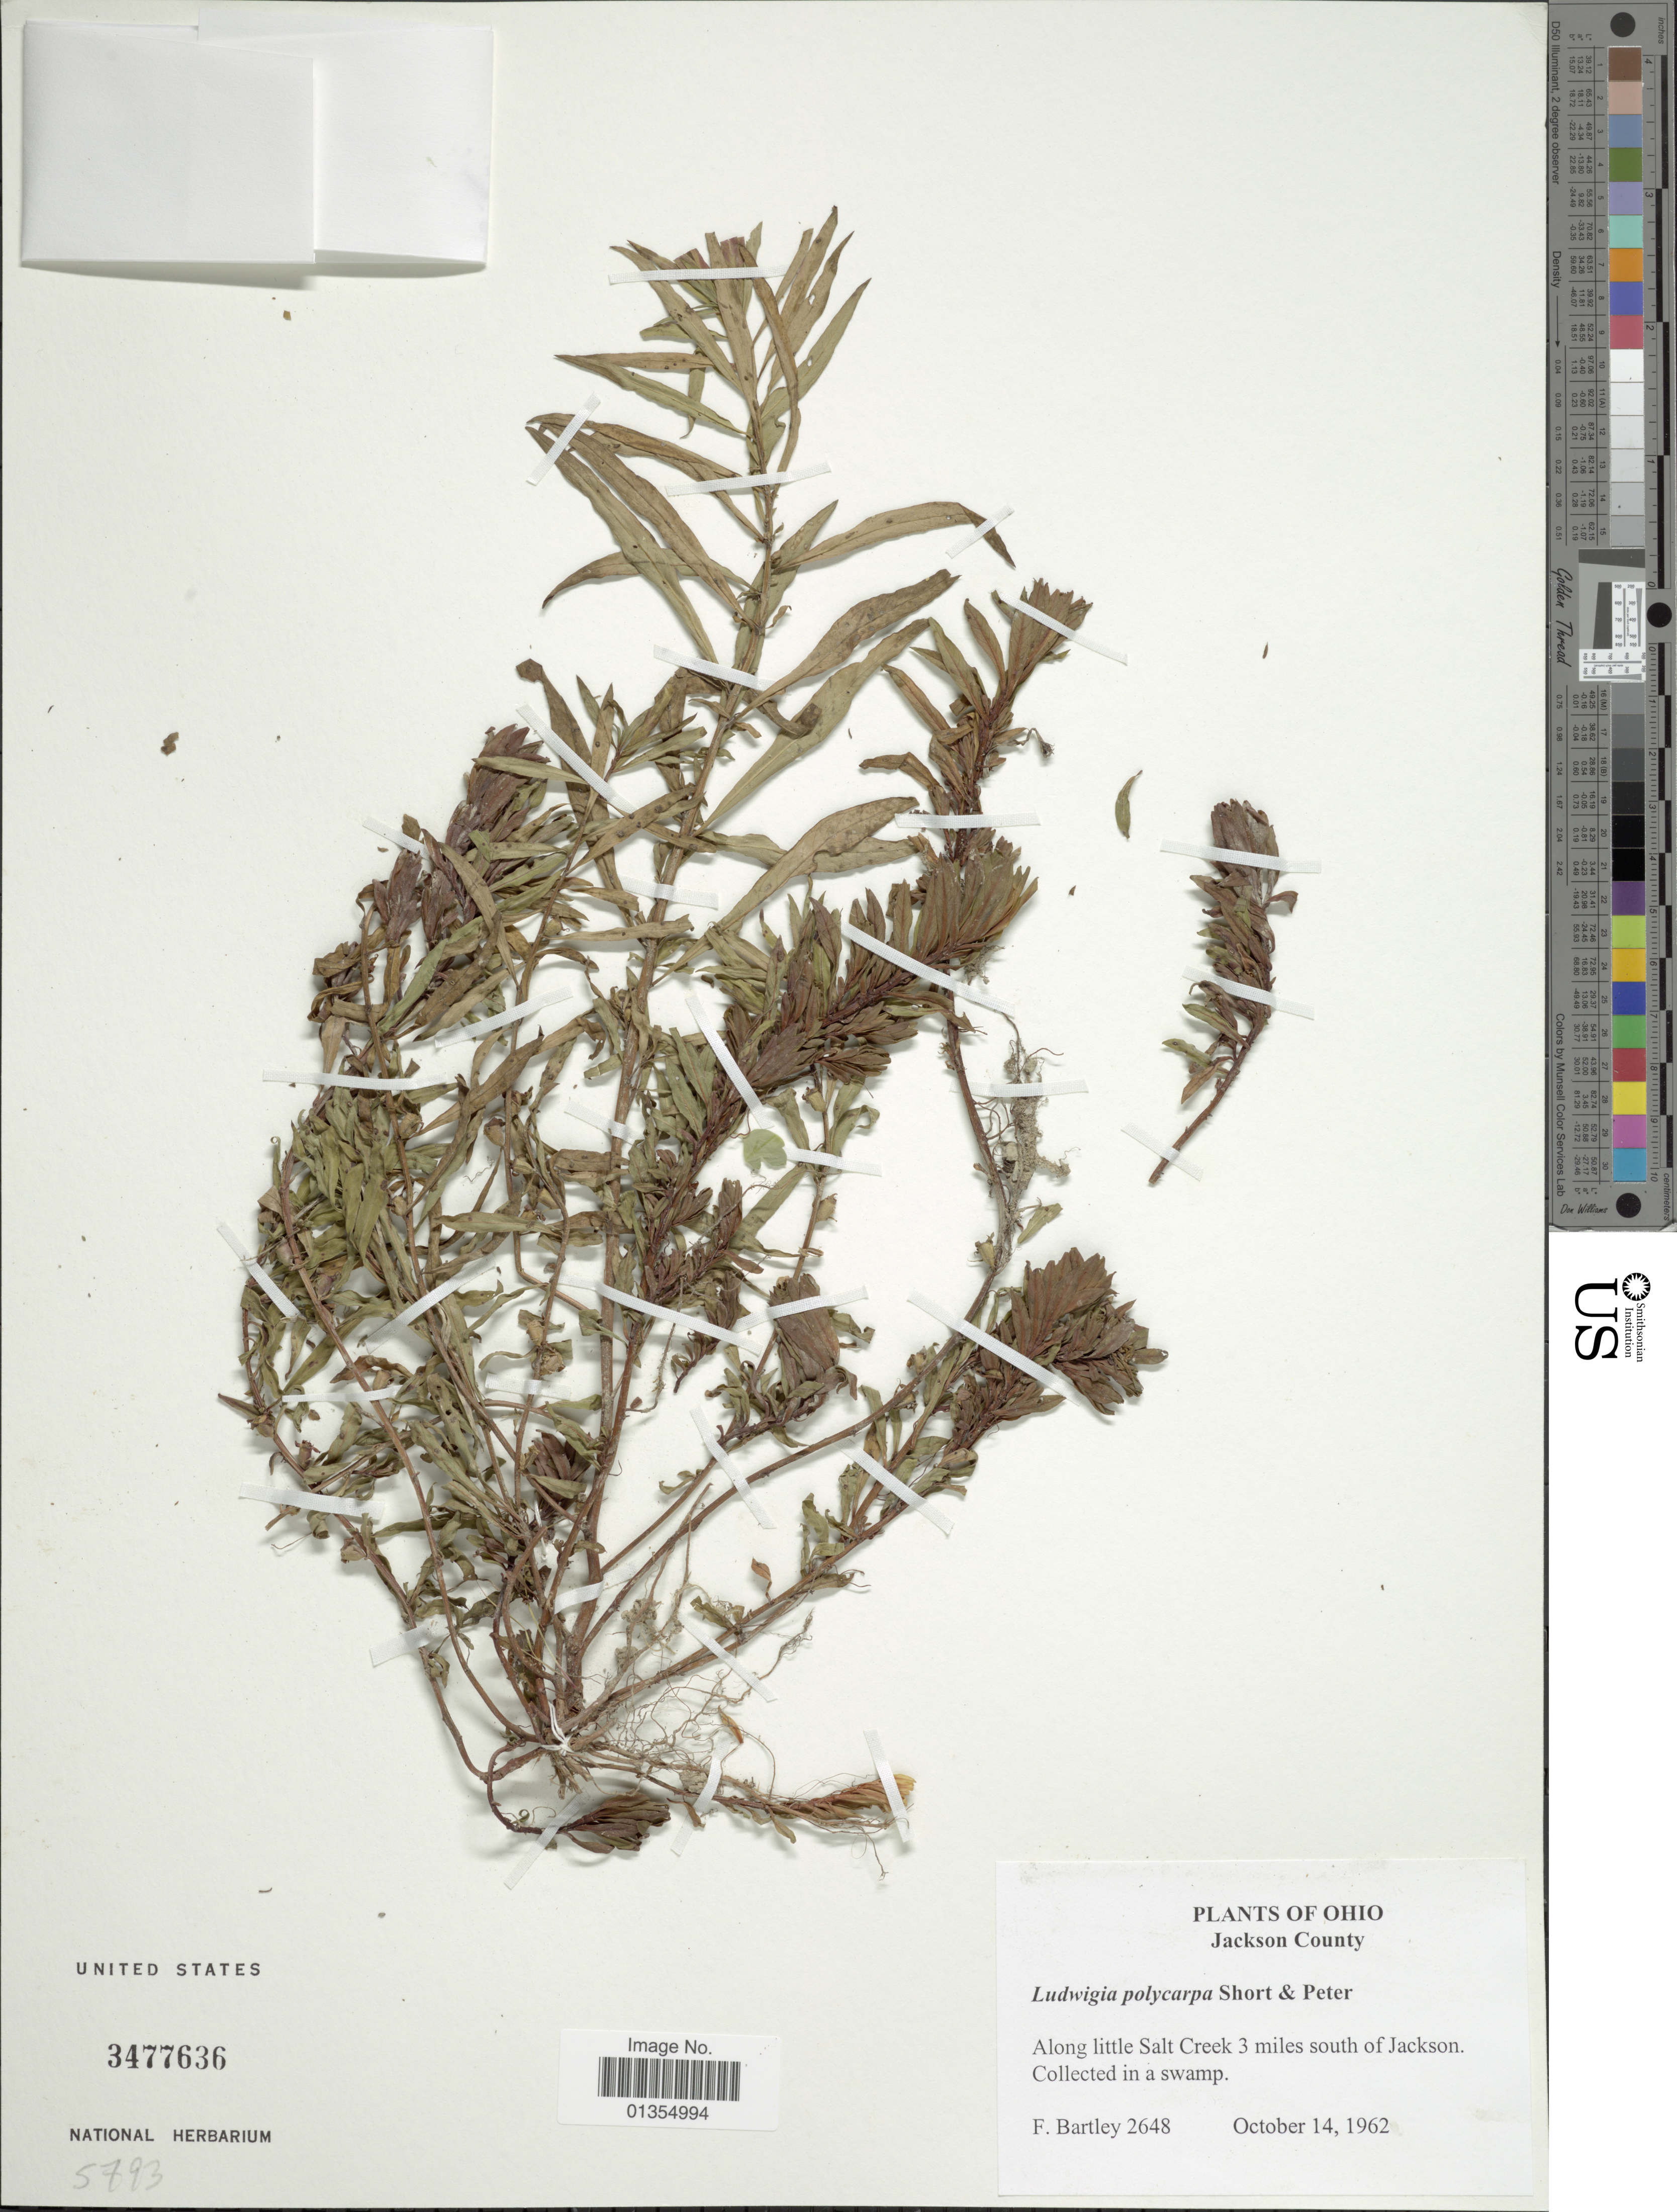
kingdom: Plantae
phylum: Tracheophyta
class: Magnoliopsida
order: Myrtales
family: Onagraceae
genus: Ludwigia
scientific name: Ludwigia polycarpa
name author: Short & R. Peter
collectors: F. Bartley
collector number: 2648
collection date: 1962-10-14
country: United States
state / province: Ohio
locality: Jackson County, along Little Salt Creek 3 miles south of Jackson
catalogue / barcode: US 3477636